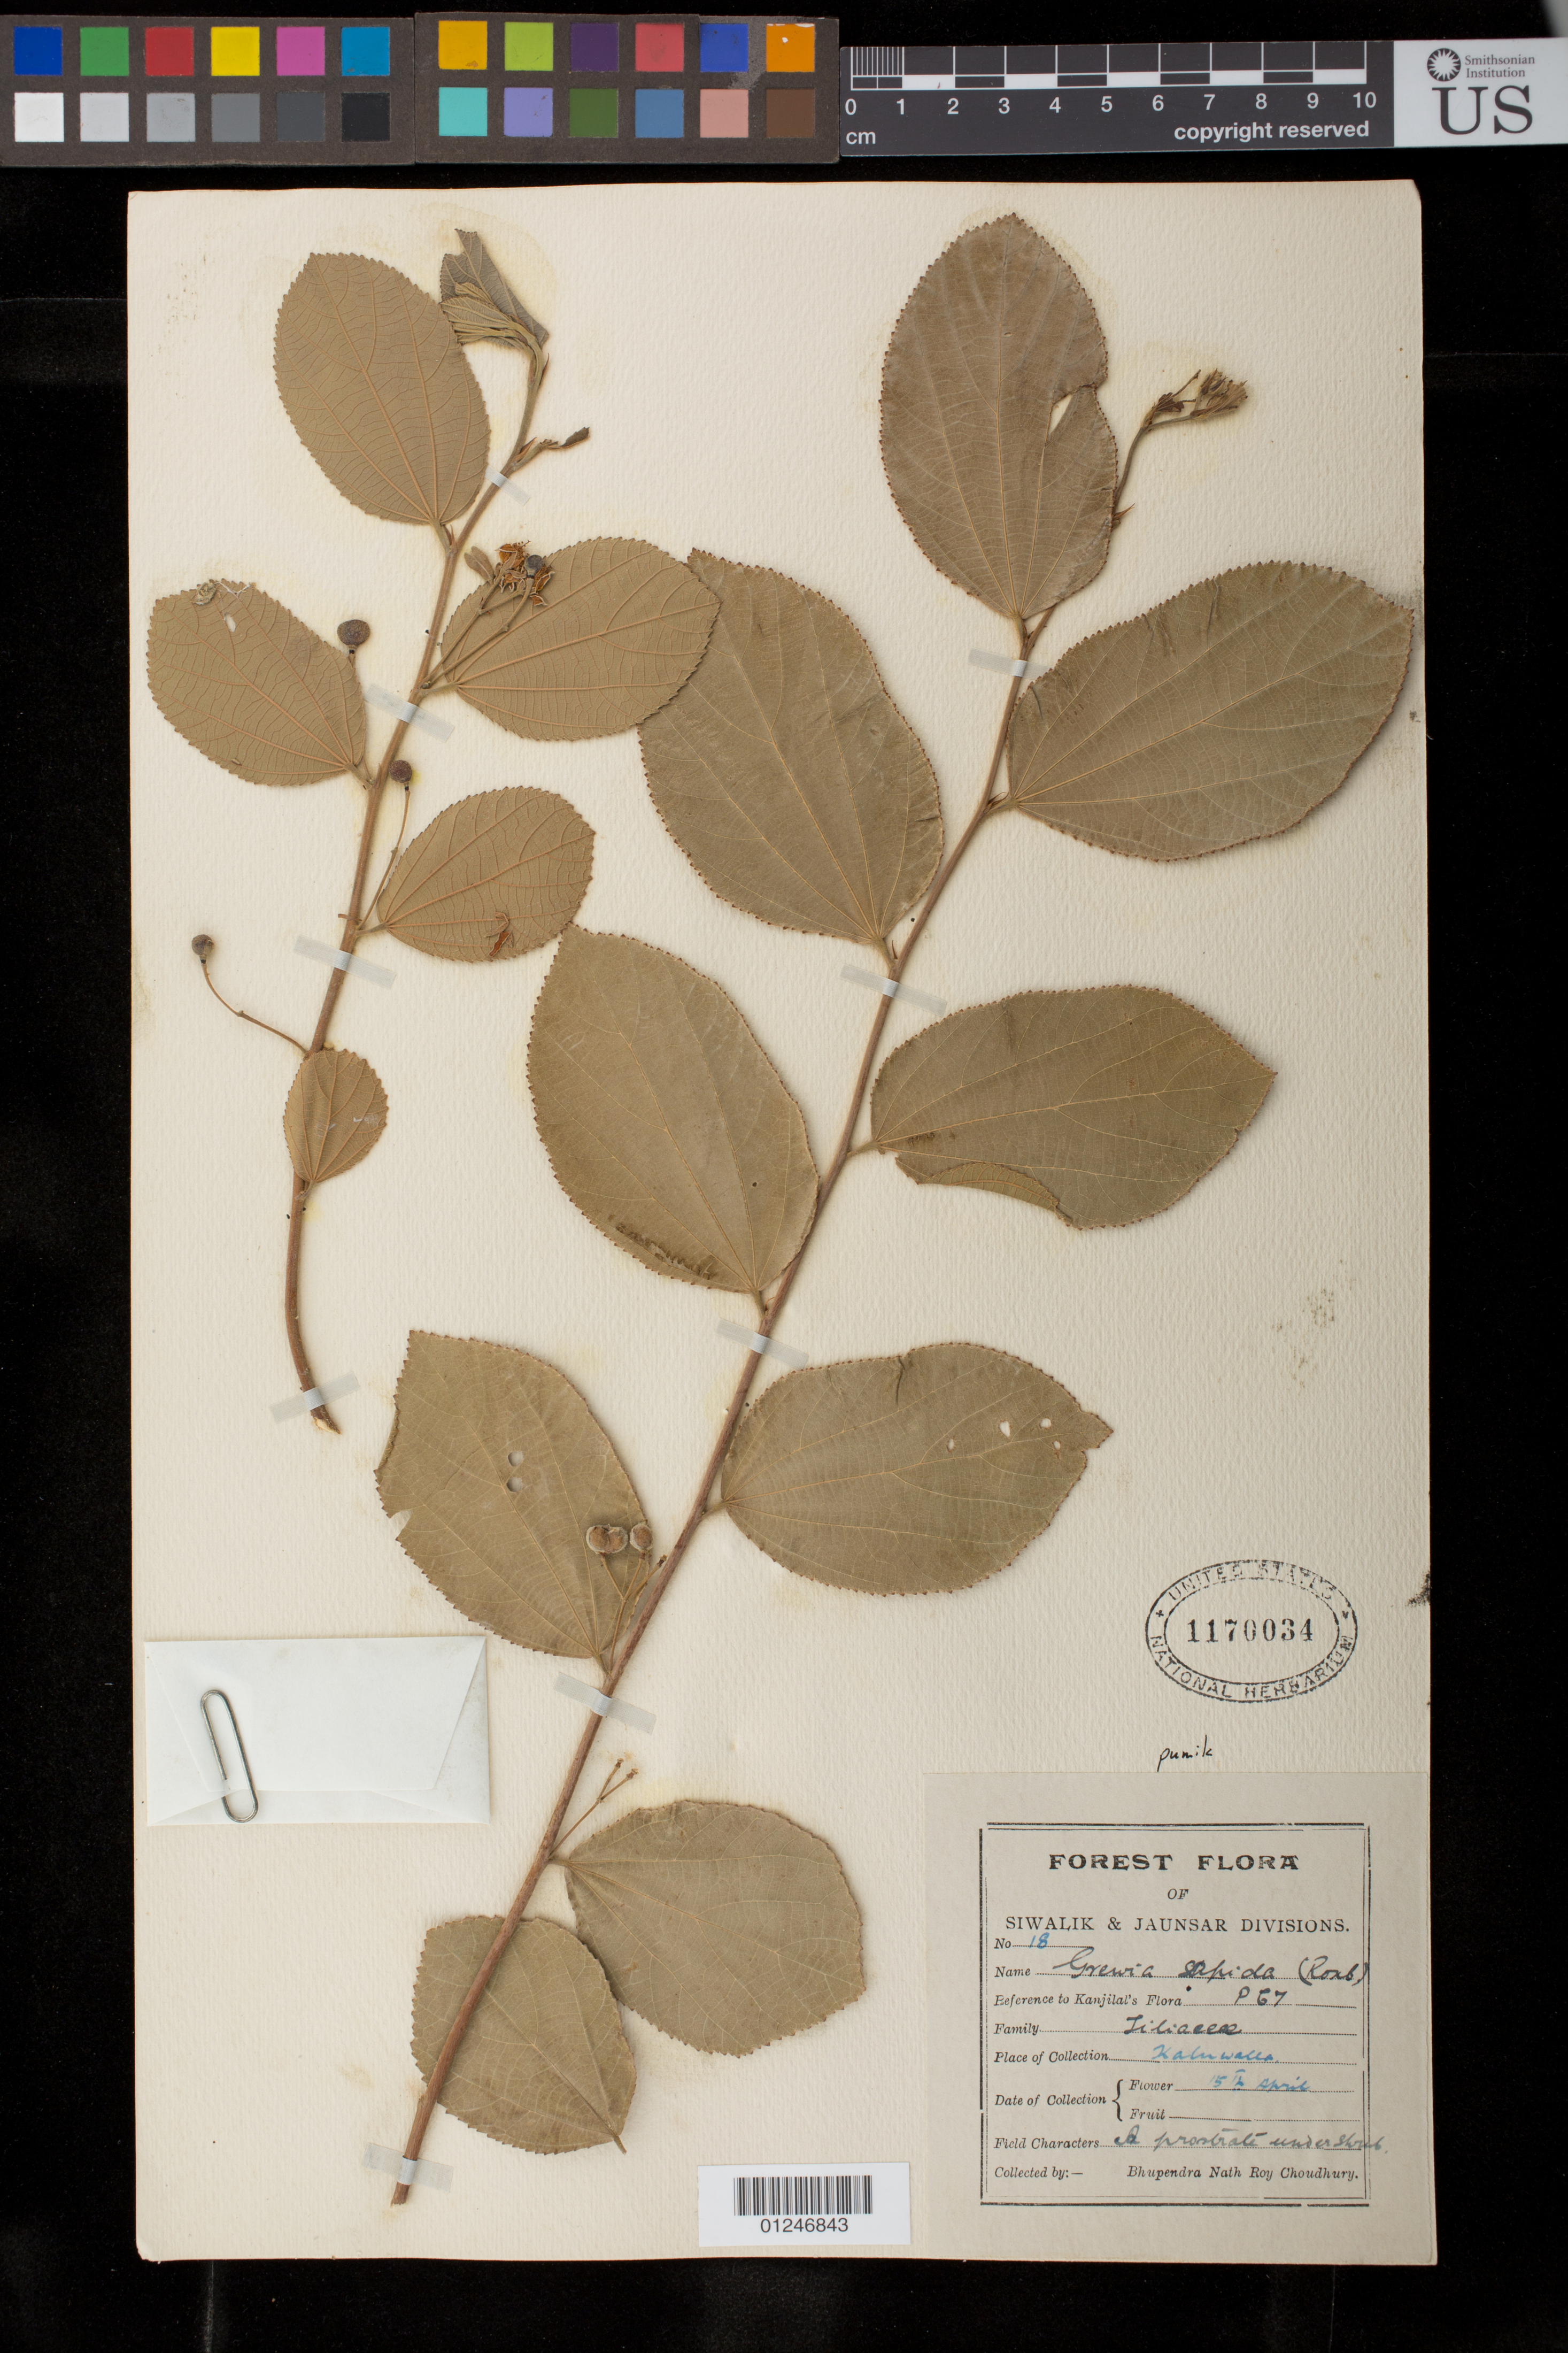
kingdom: Plantae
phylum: Tracheophyta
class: Magnoliopsida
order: Malvales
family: Malvaceae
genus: Grewia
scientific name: Grewia sapida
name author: Roxb. ex DC.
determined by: Jourdain-Fievet, L.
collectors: B. Choudhury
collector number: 18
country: India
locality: Forest, Kaluwala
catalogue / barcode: US 1170034